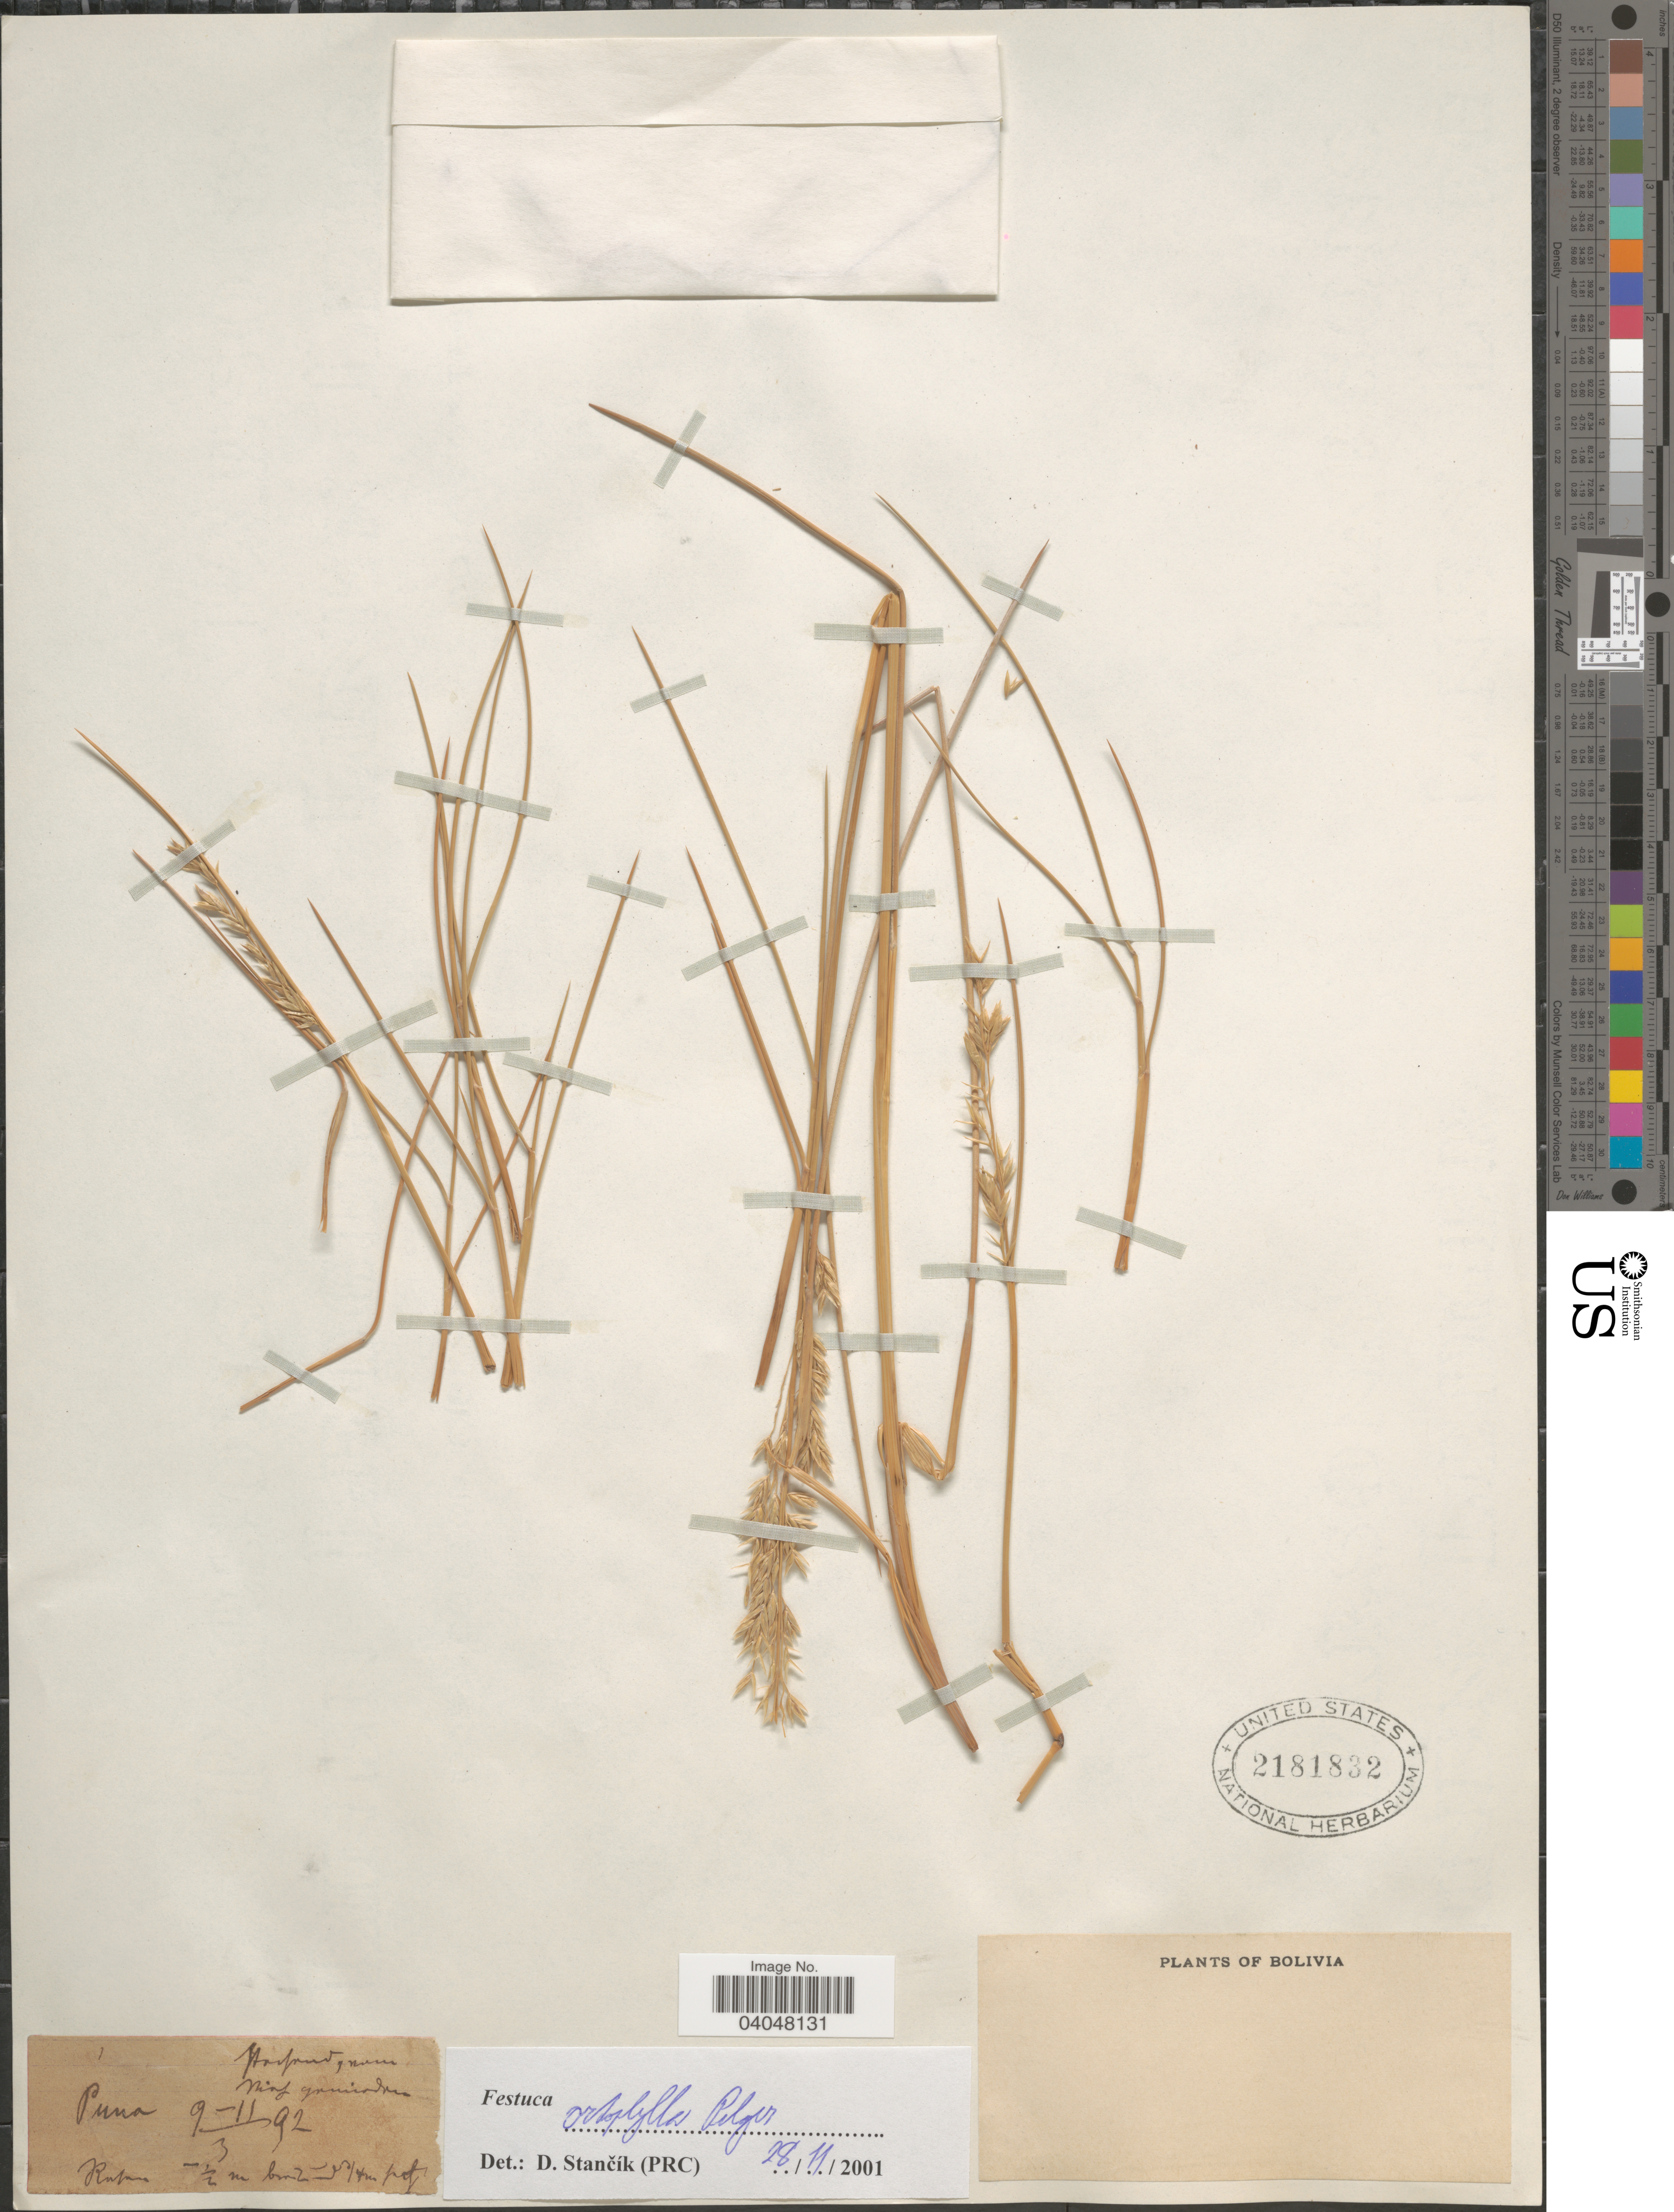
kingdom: Plantae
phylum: Tracheophyta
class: Liliopsida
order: Poales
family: Poaceae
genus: Festuca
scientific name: Festuca orthophylla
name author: Pilg.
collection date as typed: Transcribed d/m/y: 9/11/92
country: Bolivia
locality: Puna.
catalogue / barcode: US 2181832